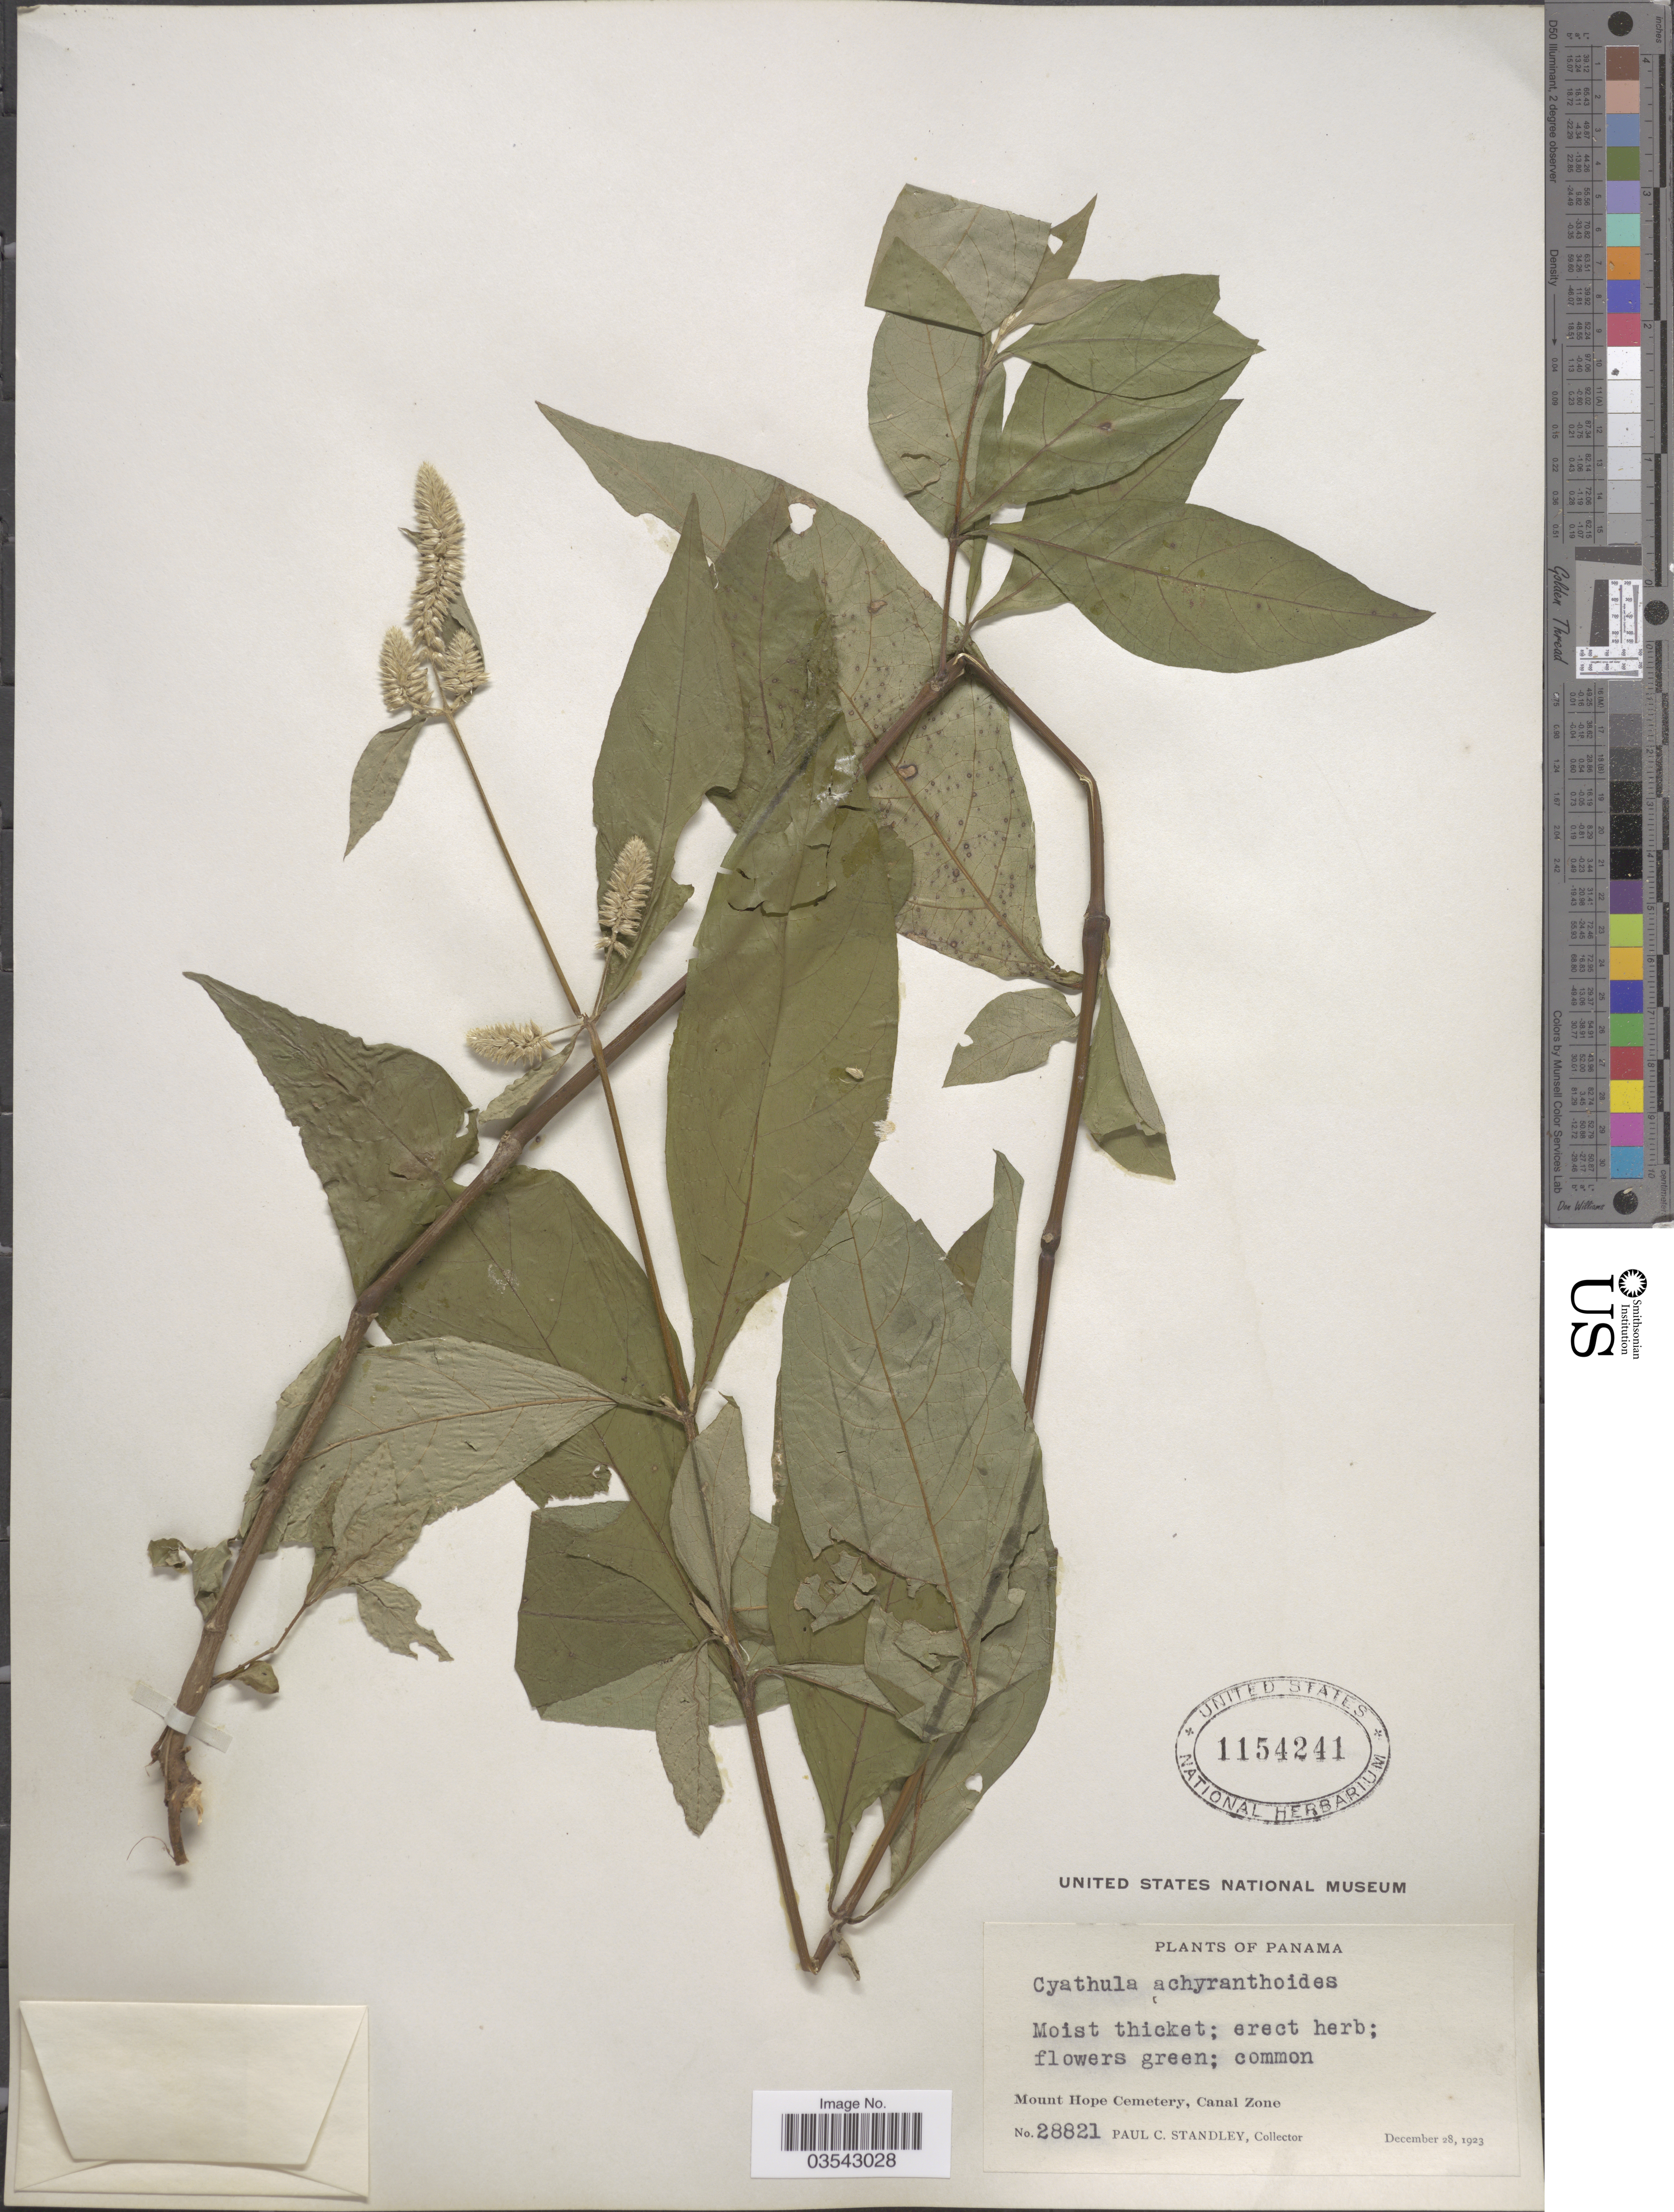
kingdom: Plantae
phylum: Tracheophyta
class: Magnoliopsida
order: Caryophyllales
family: Amaranthaceae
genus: Cyathula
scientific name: Cyathula achyranthoides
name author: (Kunth) Moq.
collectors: P. C. Standley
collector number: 28821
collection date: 1923-12-28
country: Panama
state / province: Colón / Panamá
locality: Mount Hope Cemetery, Canal Zone.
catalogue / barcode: US 1154241